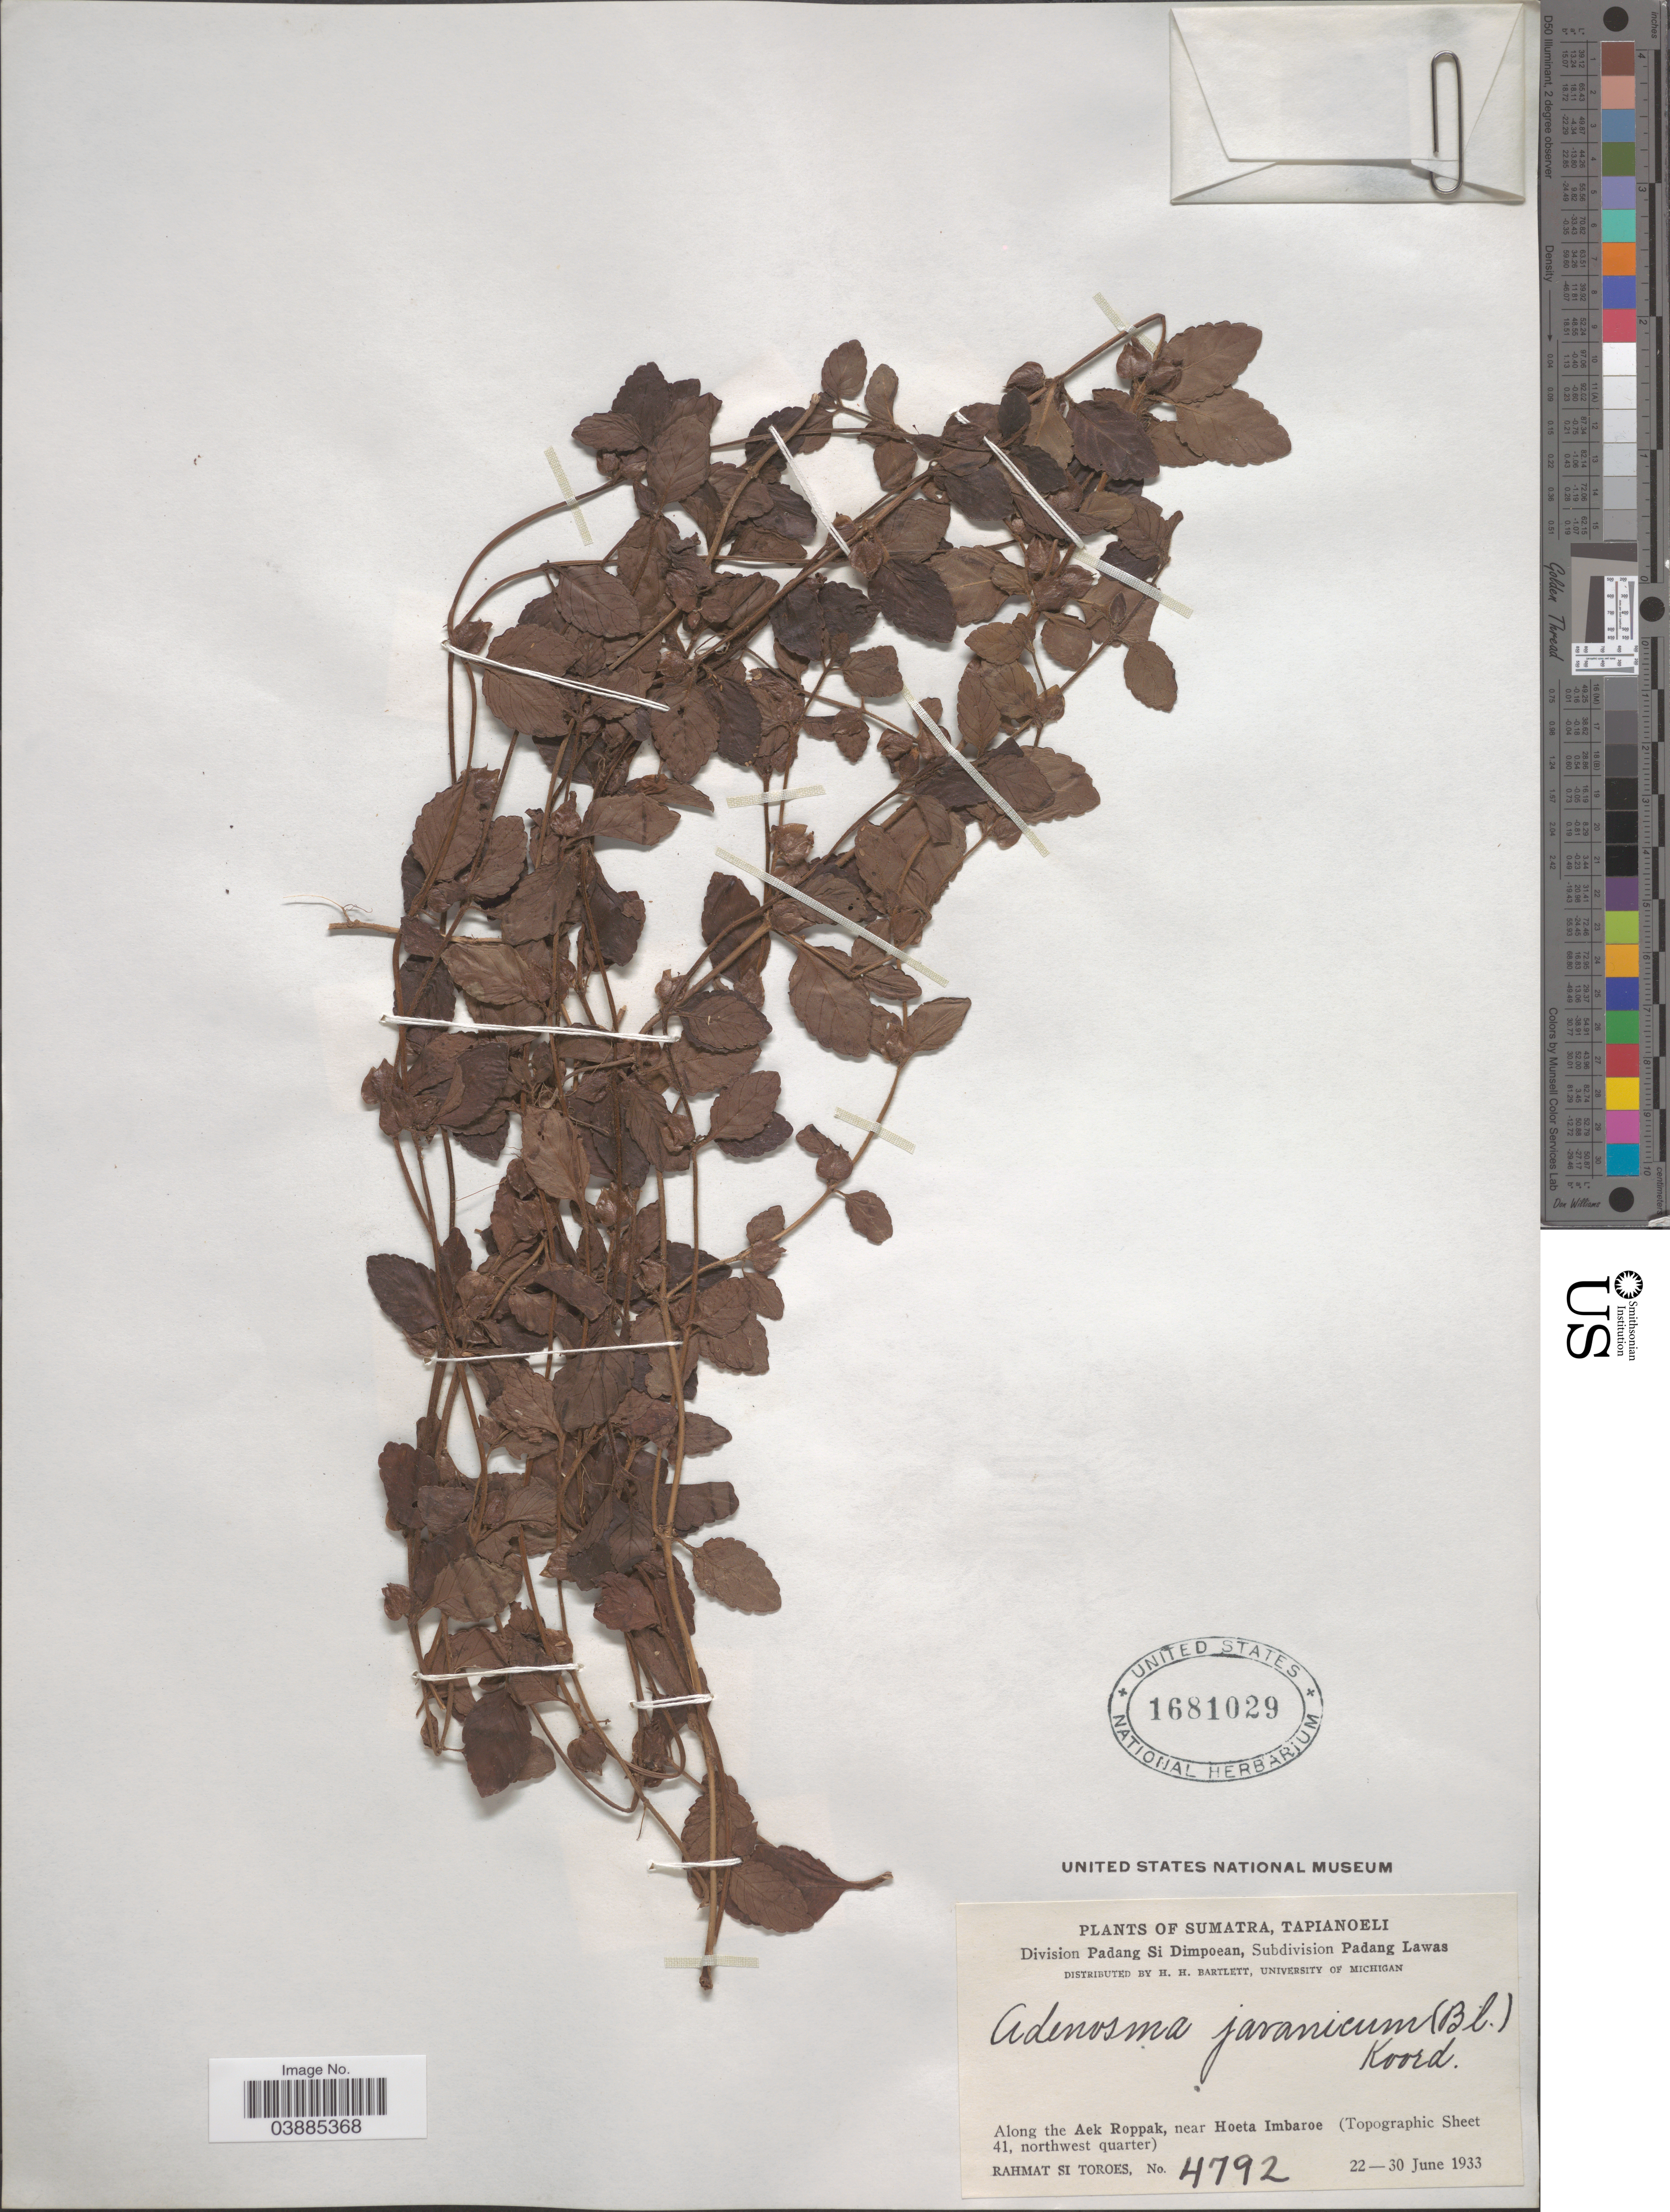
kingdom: Plantae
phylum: Tracheophyta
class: Magnoliopsida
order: Lamiales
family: Plantaginaceae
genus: Adenosma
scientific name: Adenosma javanicum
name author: (Blume) Koord.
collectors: Rahmat Si Boeea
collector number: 4792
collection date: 1933-06-22/1933-06-30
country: Indonesia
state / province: Sumatra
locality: Tapianoeli. Division Padang Si Dimpoean, Subdivision Padang Lawas. Along the Aek Roppak, near Hoeta Imbaroe (Topographic Sheet 41, northwest quarter).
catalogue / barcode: US 1681029